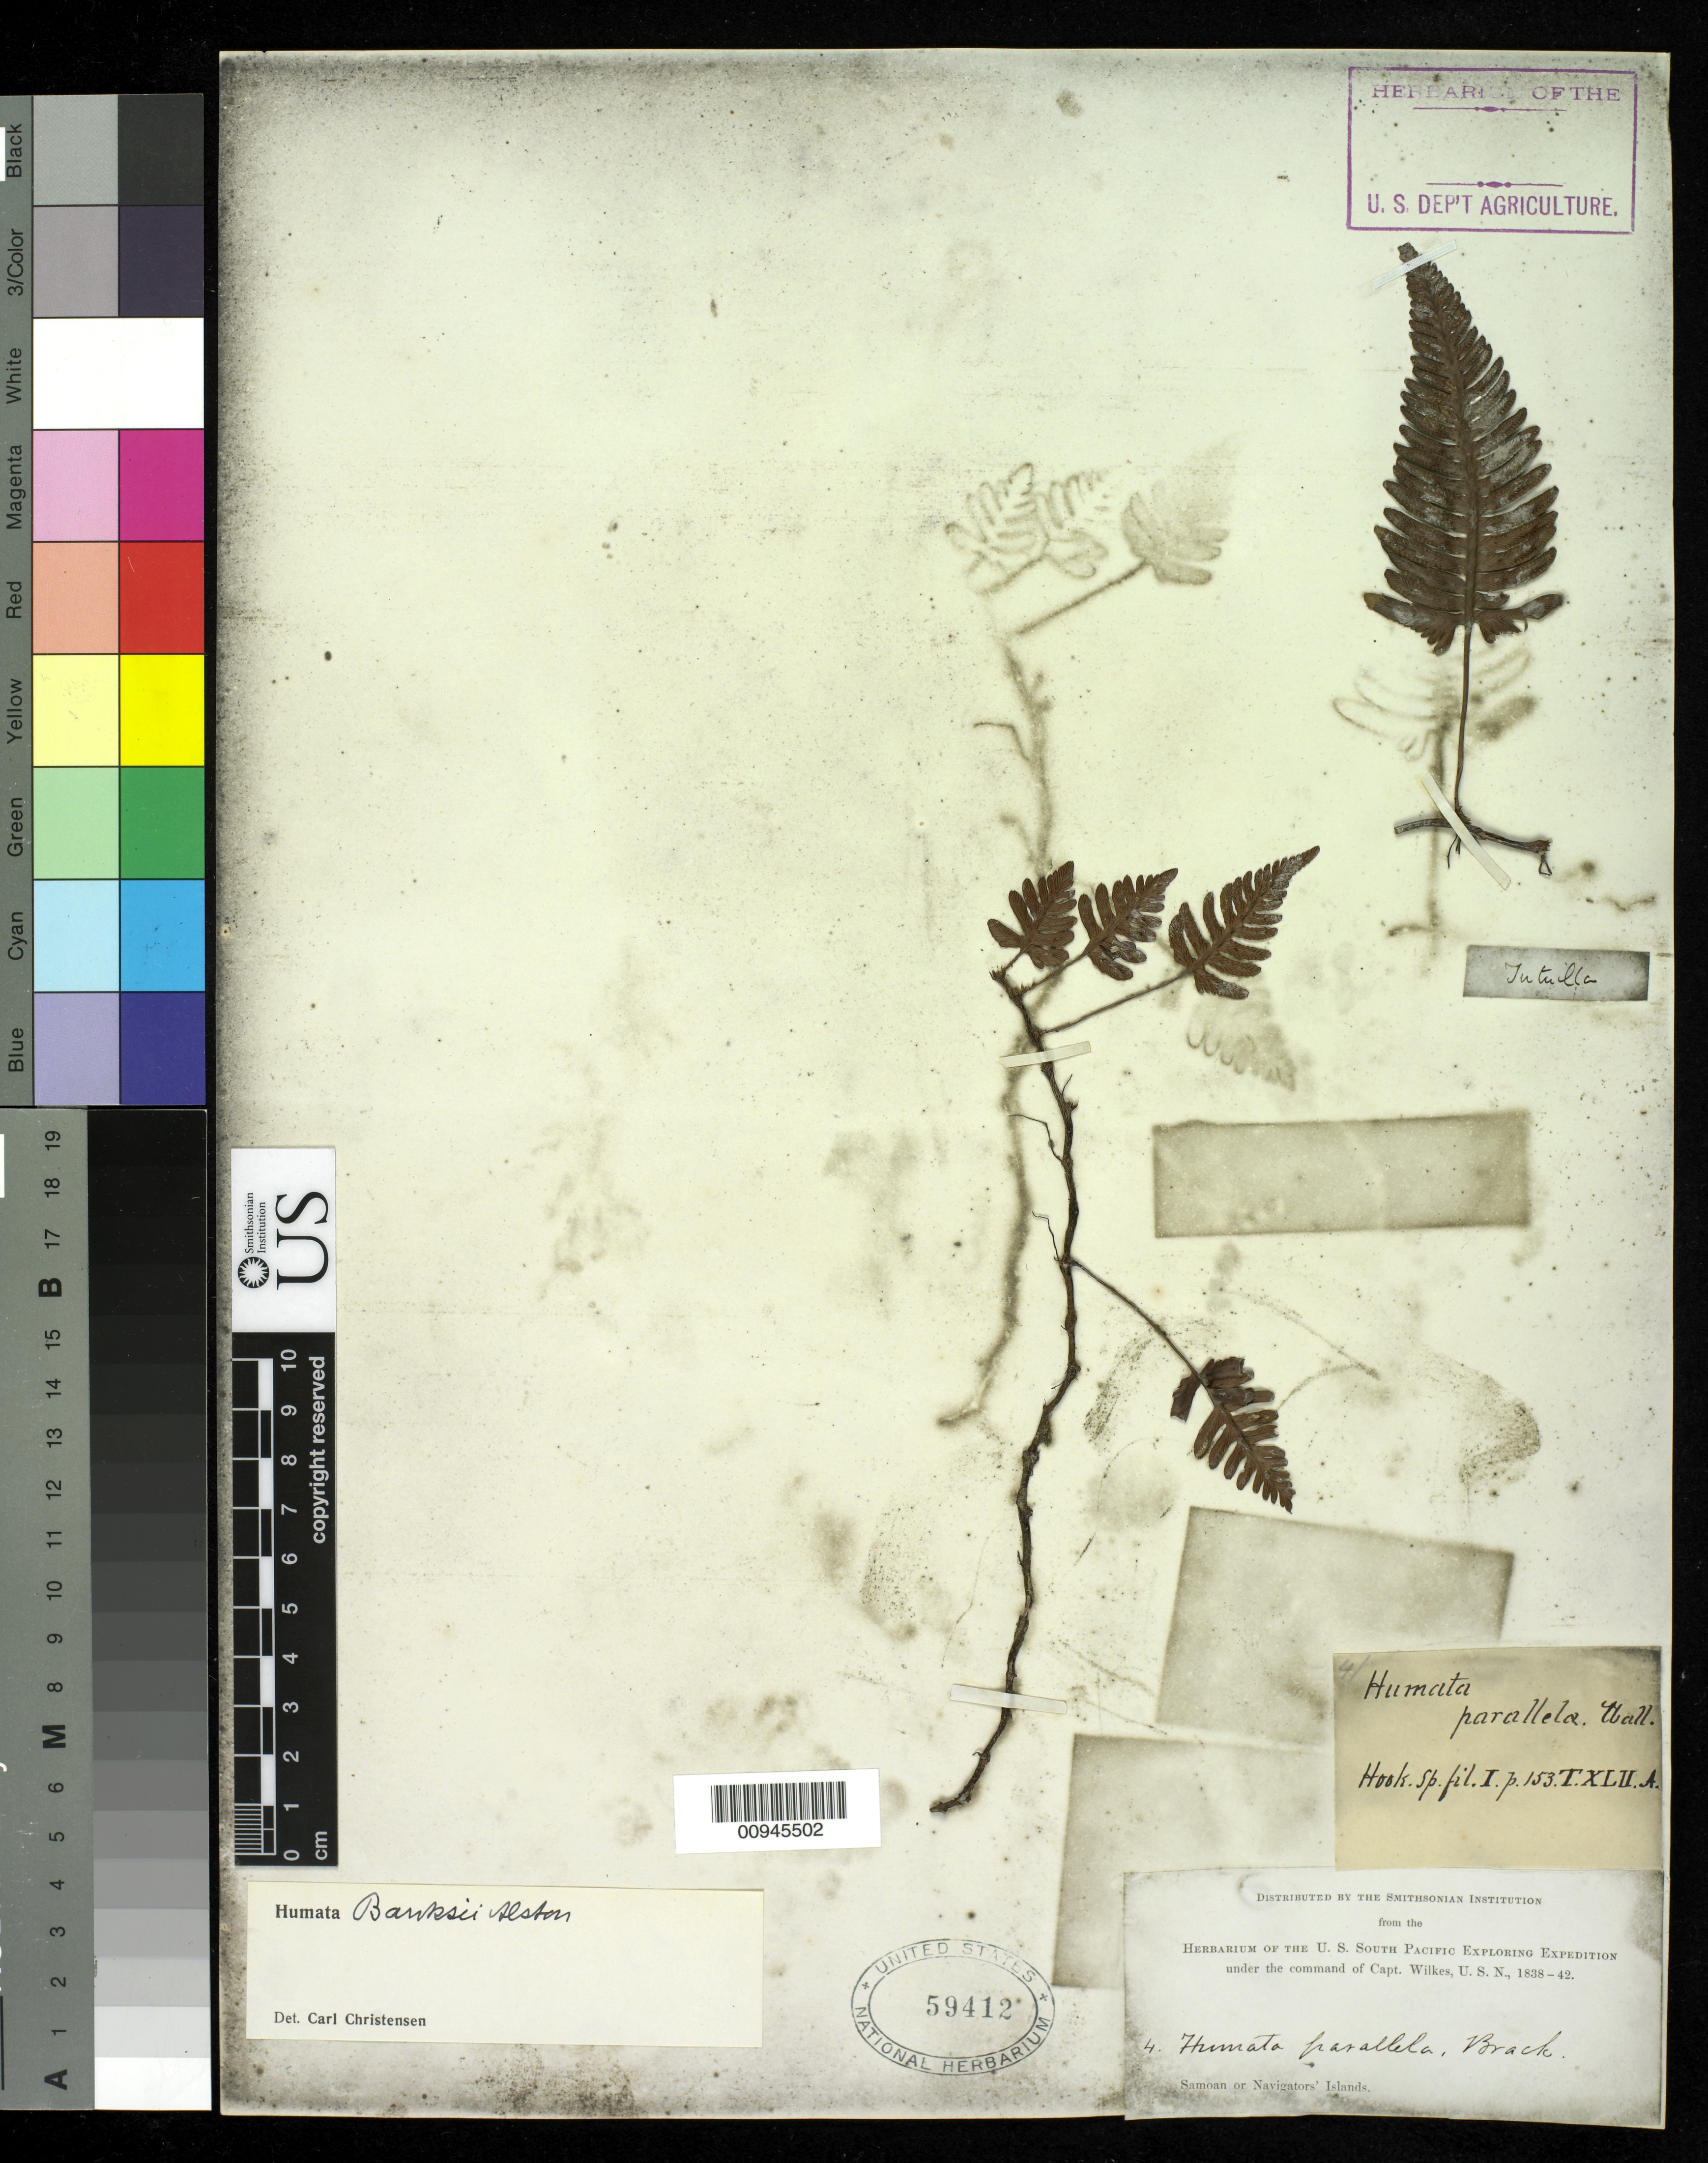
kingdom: Plantae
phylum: Tracheophyta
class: Polypodiopsida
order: Polypodiales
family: Davalliaceae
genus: Davallia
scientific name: Davallia pectinata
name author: Sm.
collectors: Wilkes Explor. Exped.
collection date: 1838/1842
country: American Samoa / Samoa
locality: Samoan or Navigators' Islands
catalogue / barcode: US 59412